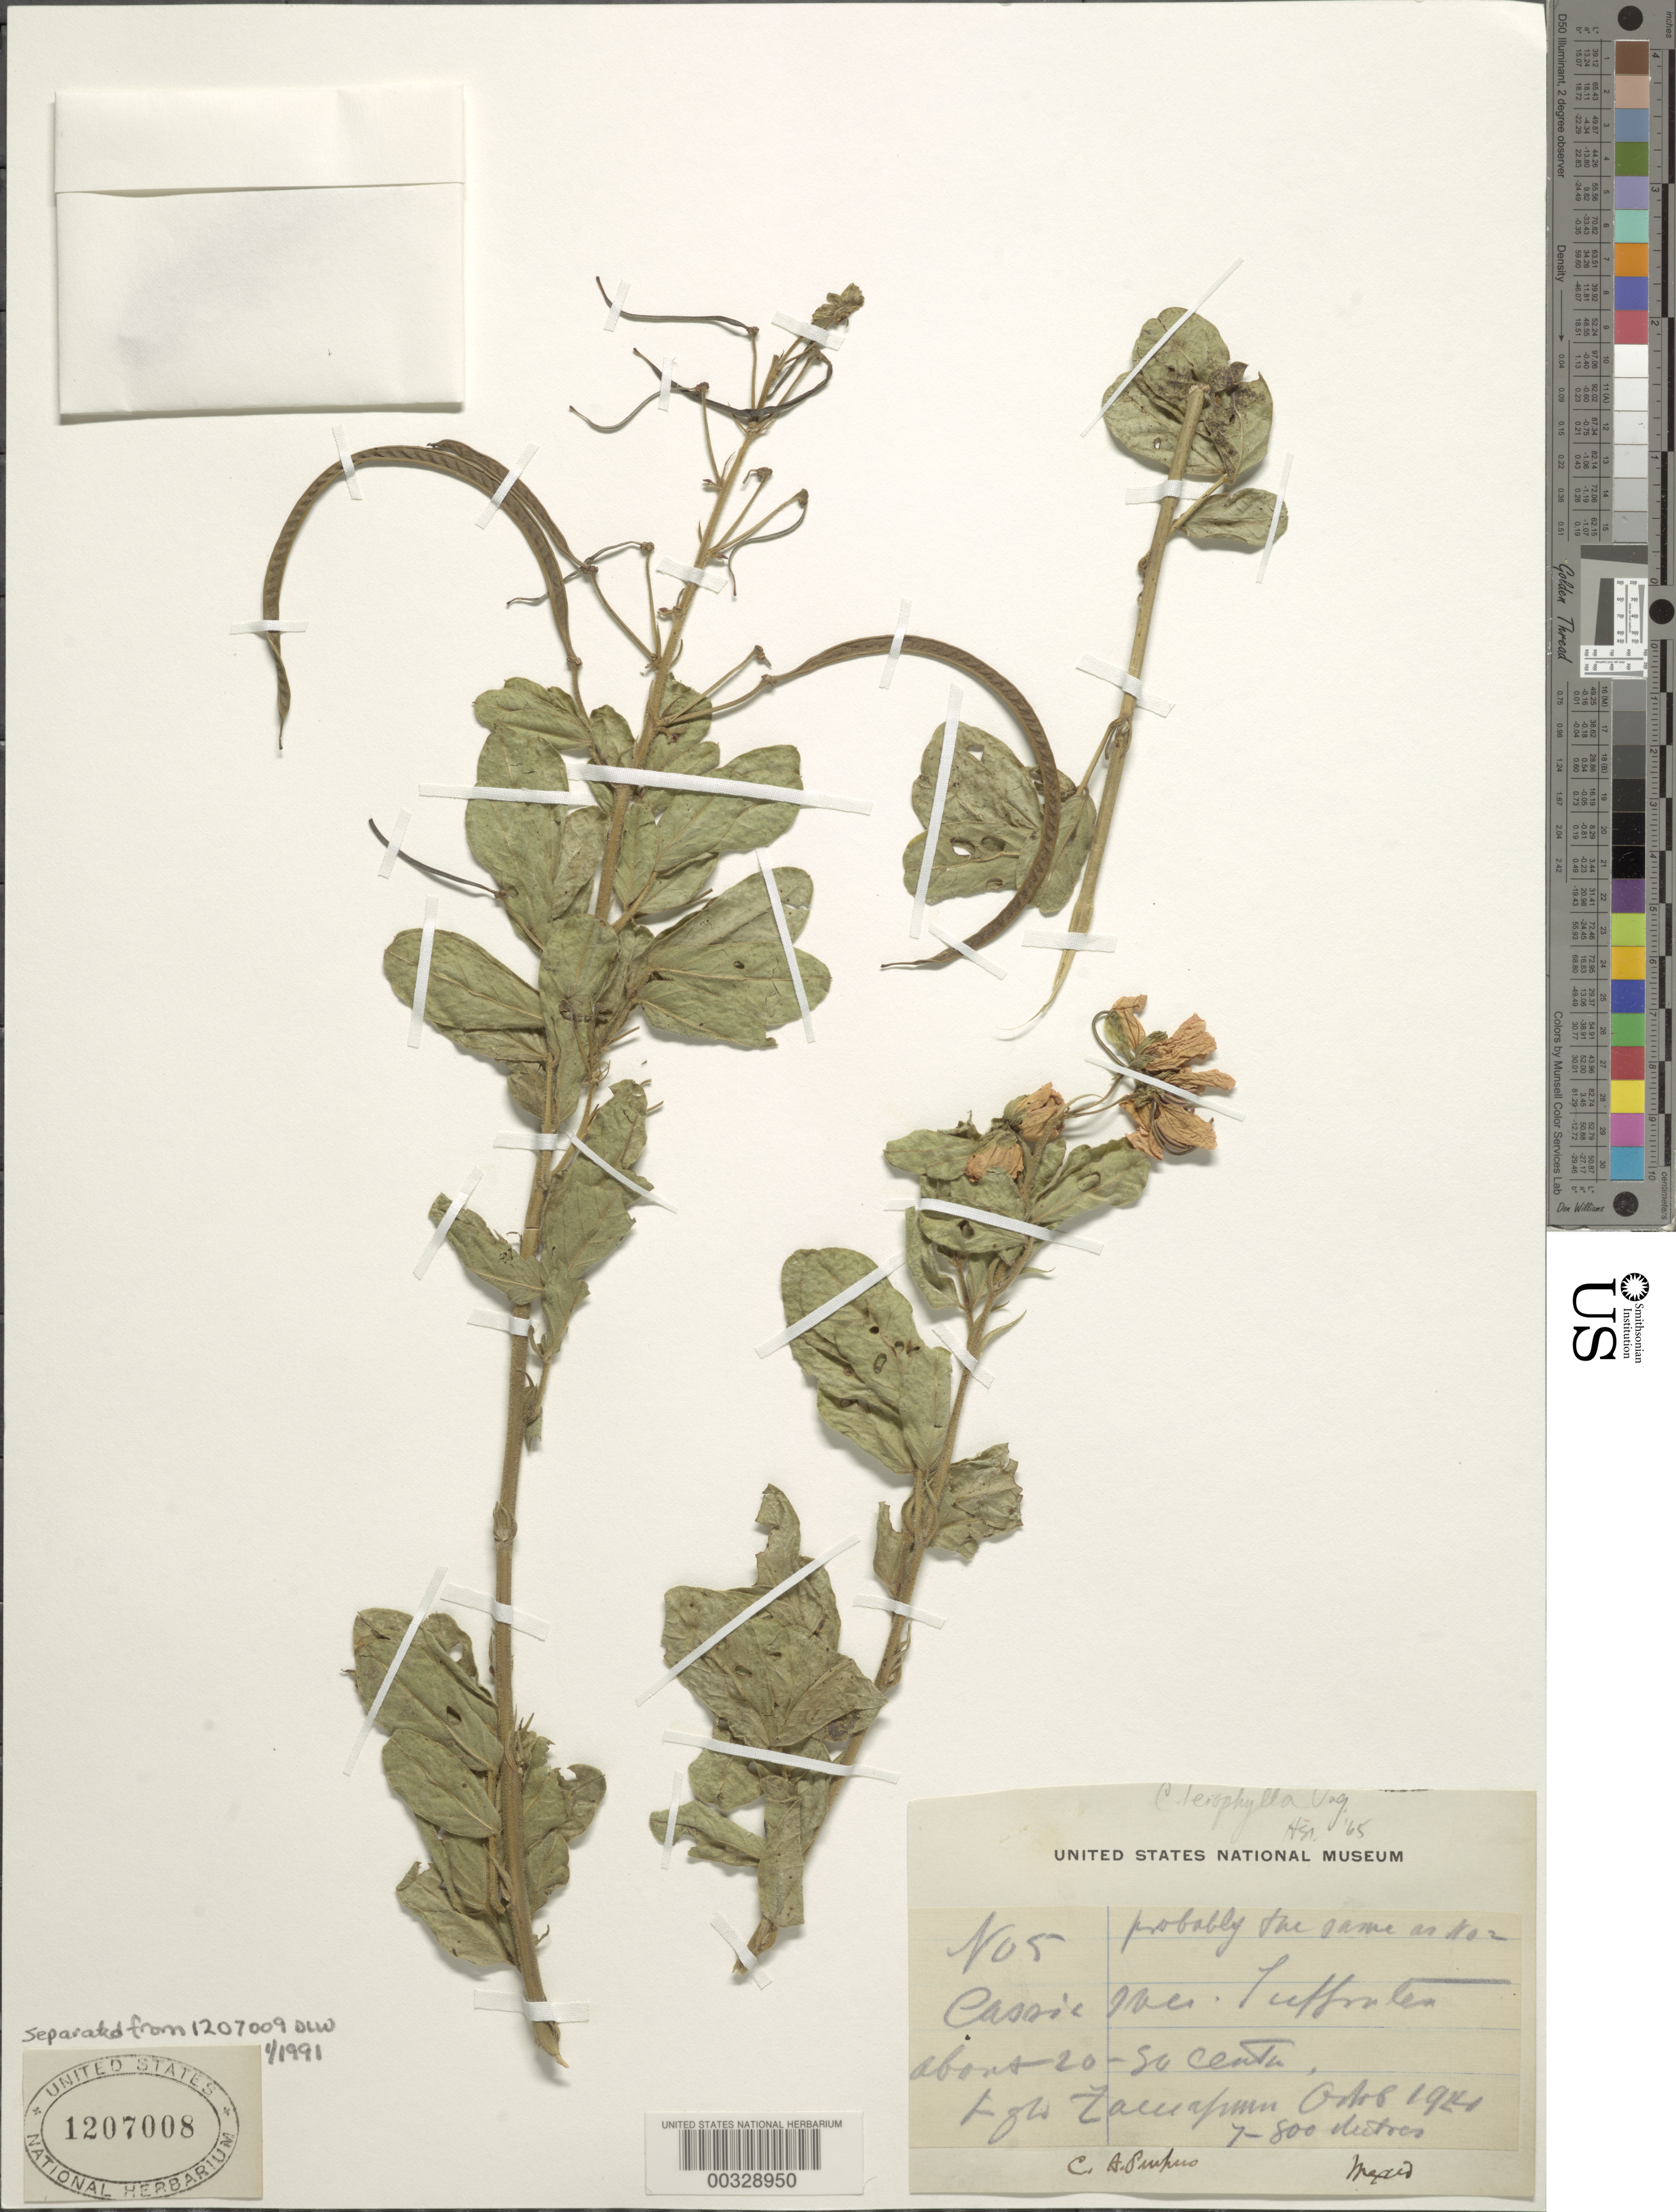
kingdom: Plantae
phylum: Tracheophyta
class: Magnoliopsida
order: Fabales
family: Fabaceae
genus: Senna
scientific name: Senna leiophylla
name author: (Vogel) H.S. Irwin & Barneby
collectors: C. A. Purpus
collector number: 5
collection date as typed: Oct 1924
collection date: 1924-10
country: Mexico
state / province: Veracruz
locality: Zacuapan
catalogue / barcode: US 1207008